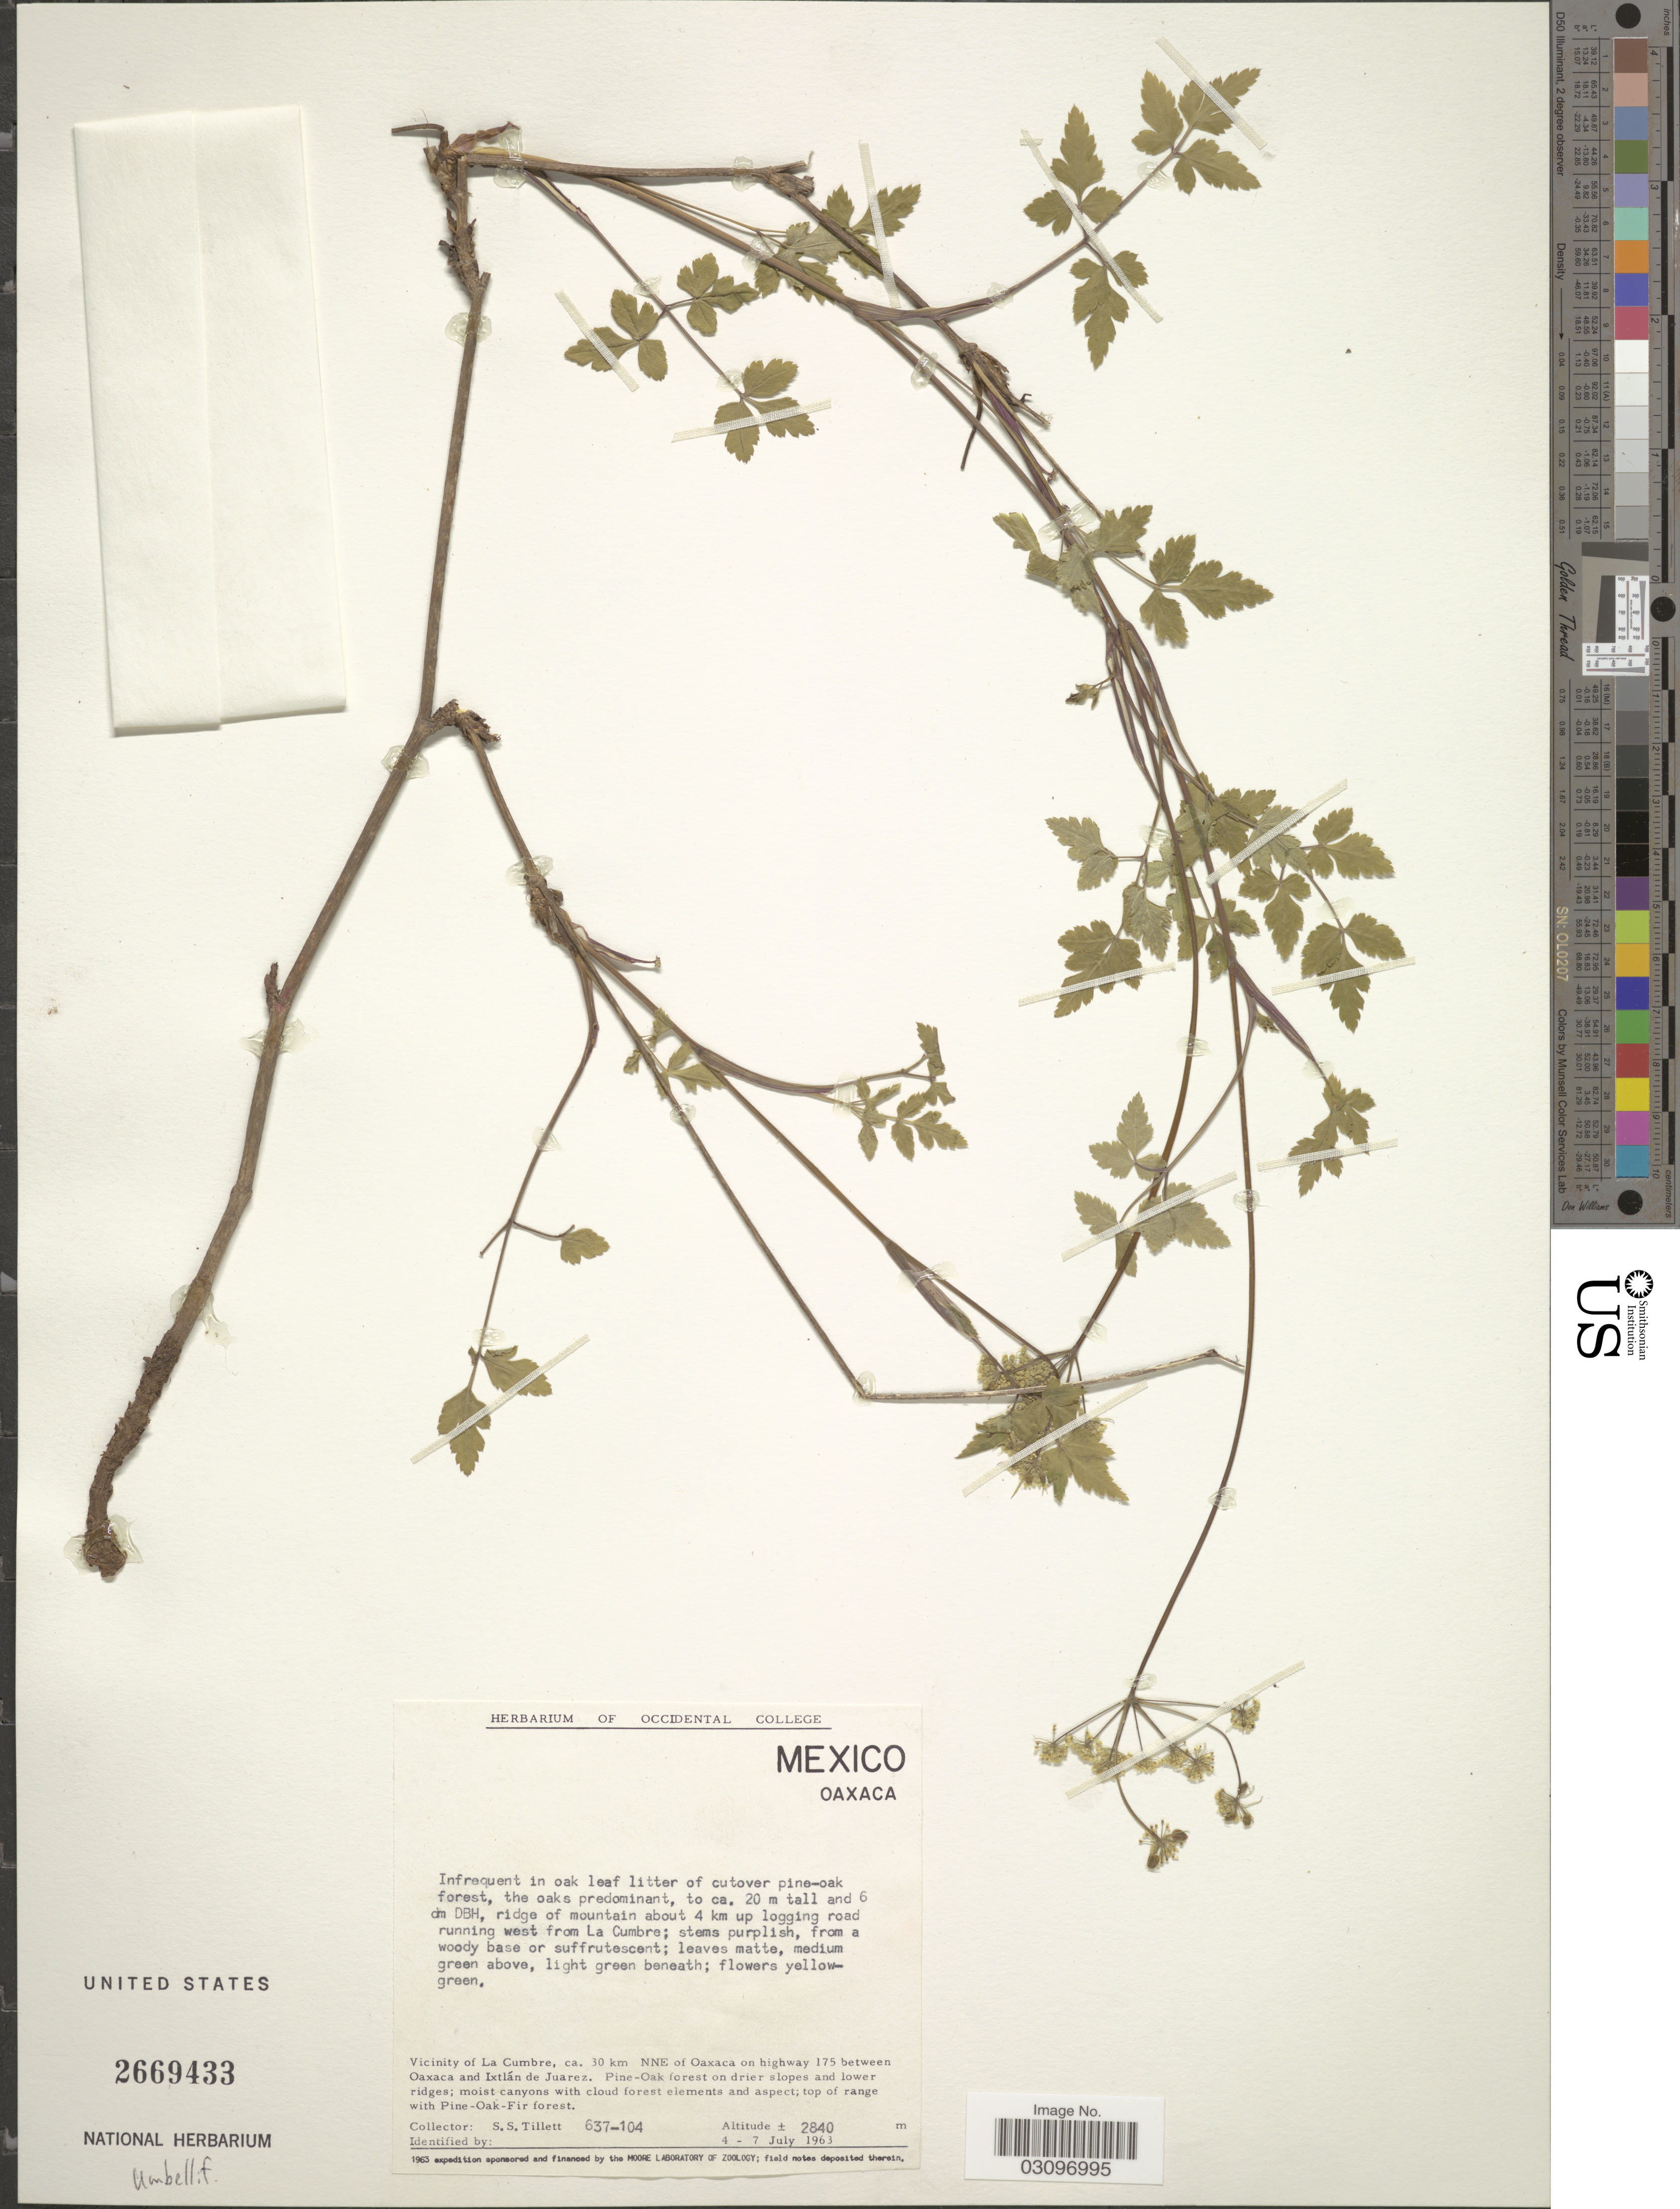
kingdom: Plantae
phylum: Tracheophyta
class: Magnoliopsida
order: Apiales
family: Apiaceae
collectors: S. S. Tillett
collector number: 637-104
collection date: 1963-07-04/1963-07-07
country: Mexico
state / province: Oaxaca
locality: Ridge of mountain about 4 km up logging road running west from La Cumbre. Vicinity of La Cumbre, ca. 30 km NNE of Oaxaca on highway 175 between Oaxaca and Ixtlán de Juarez.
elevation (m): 2840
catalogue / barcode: US 2669433